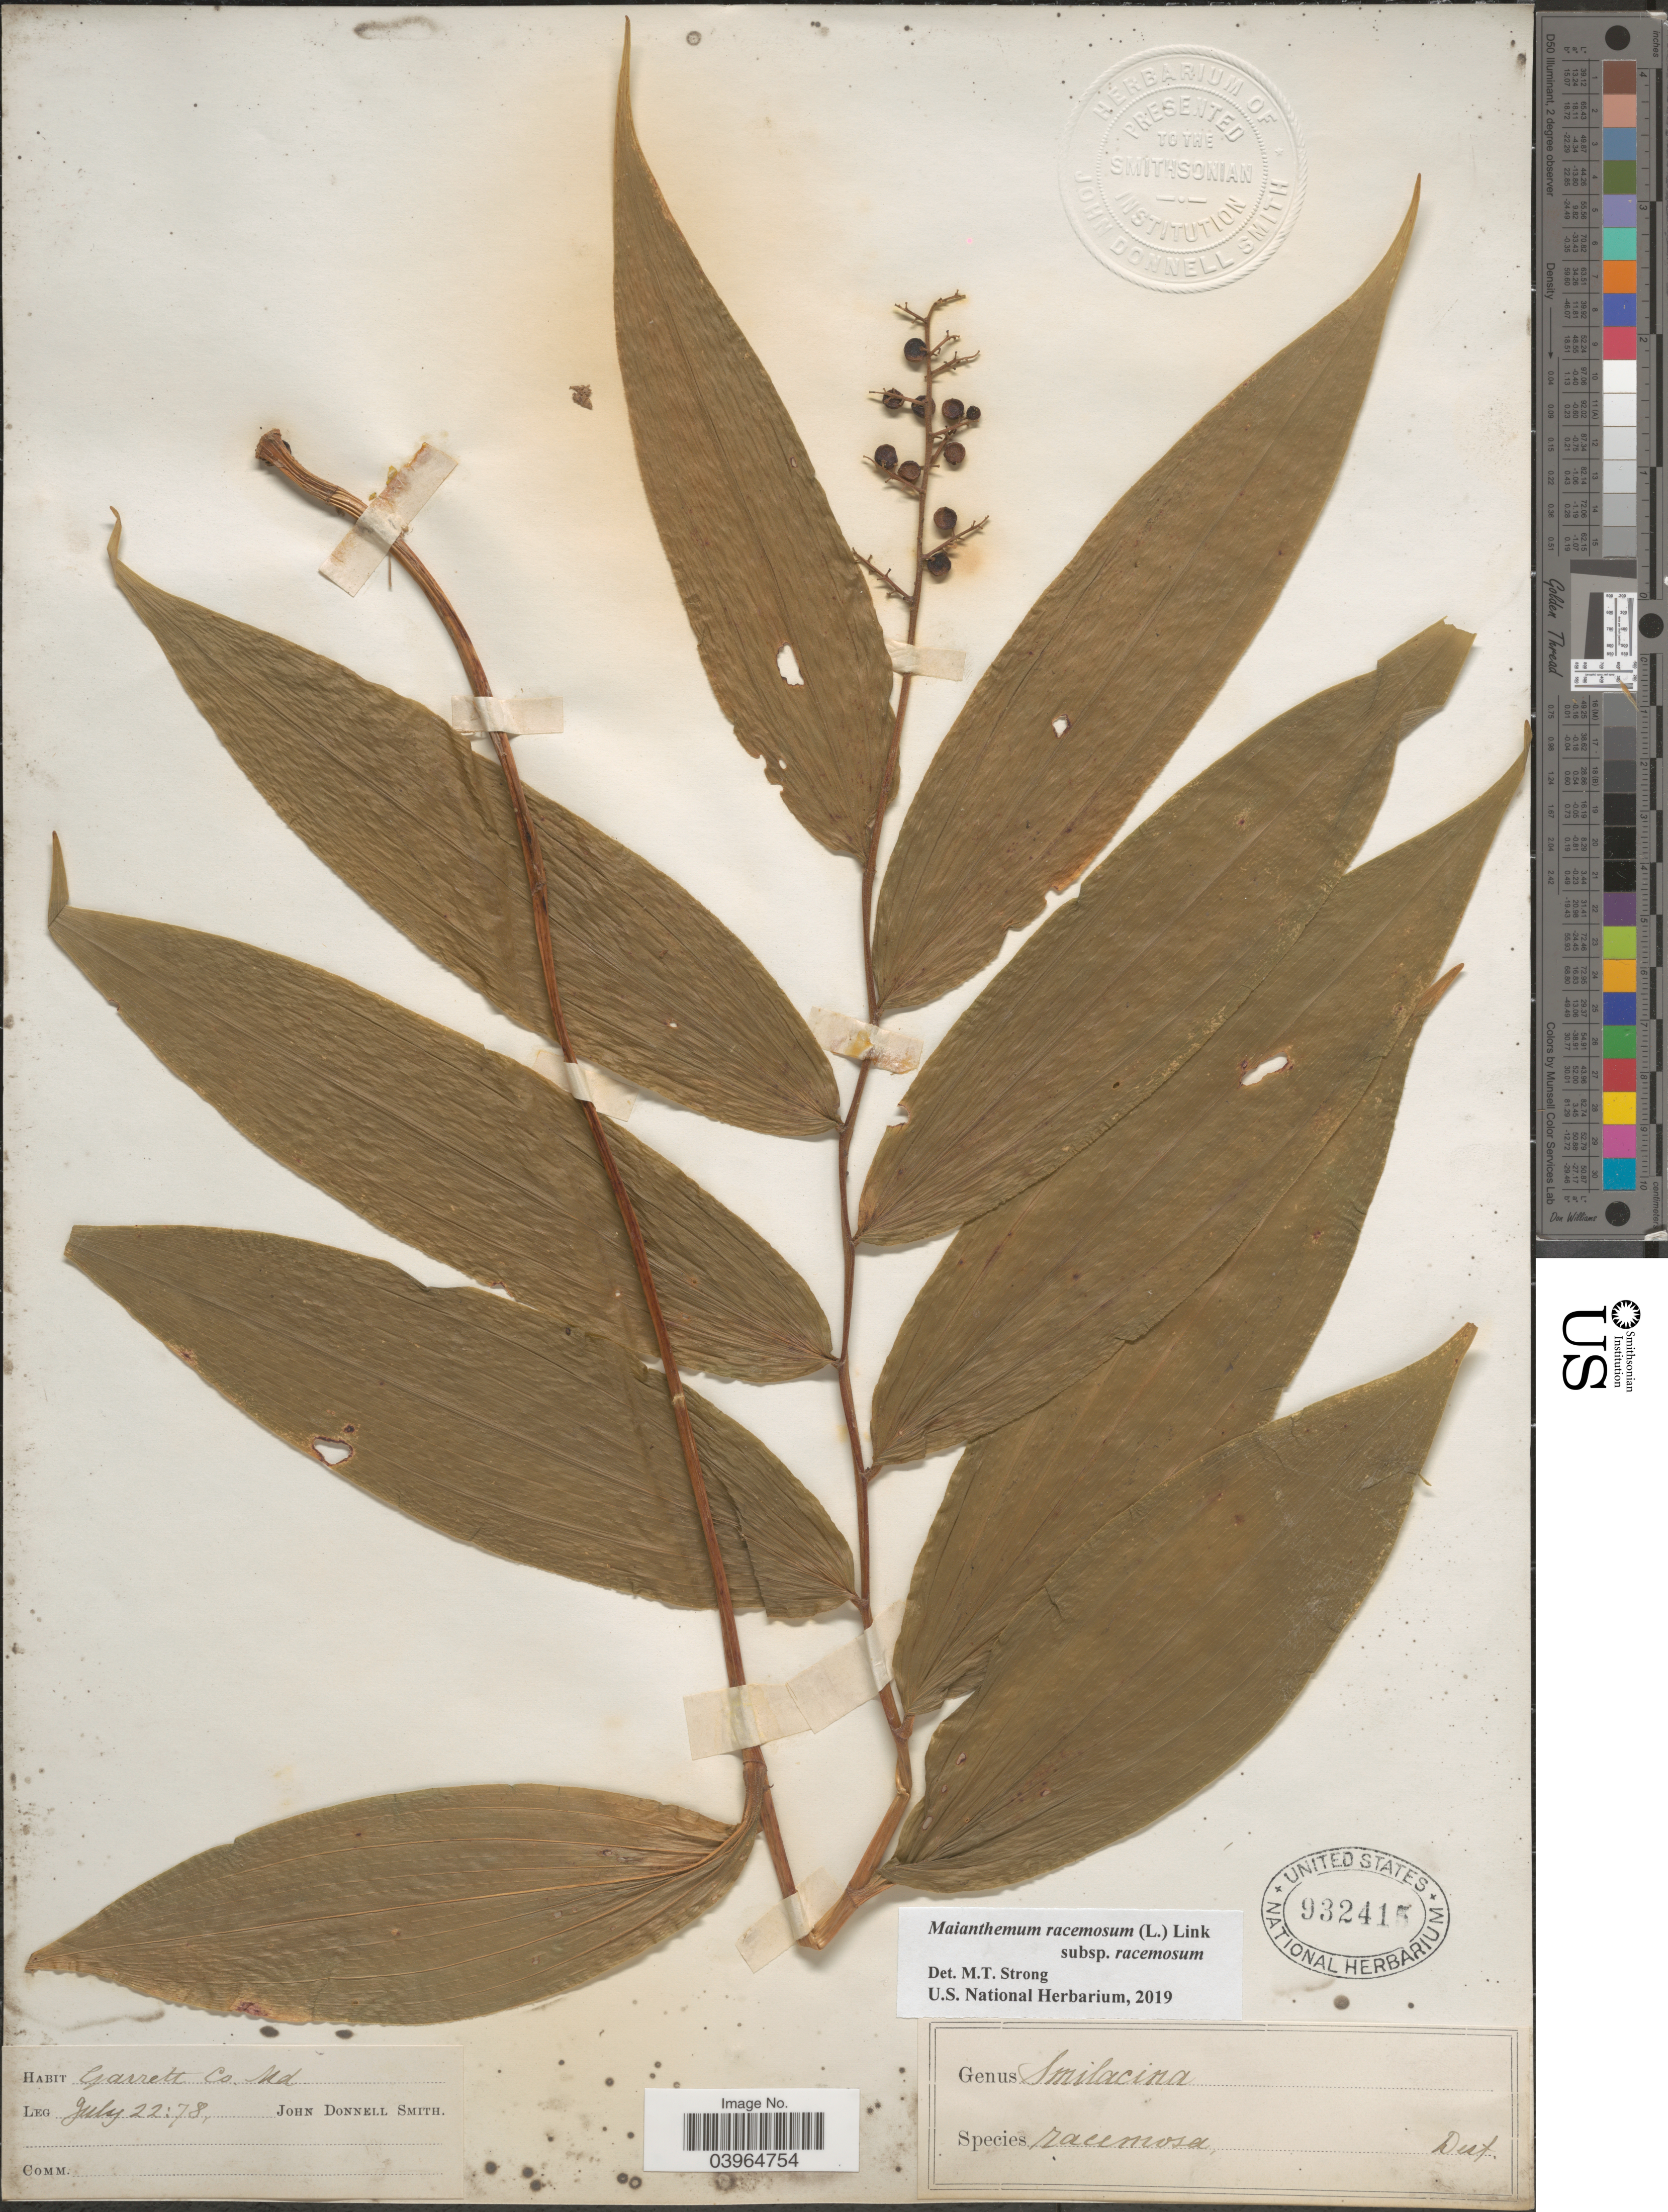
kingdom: Plantae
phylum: Tracheophyta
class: Liliopsida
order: Asparagales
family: Asparagaceae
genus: Maianthemum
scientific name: Maianthemum racemosum subsp. racemosum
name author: (L.) Link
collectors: J. Donnell Smith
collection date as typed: Transcribed d/m/y: 22/7/78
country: United States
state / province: Maryland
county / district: Garrett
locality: Garrett Co.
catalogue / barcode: US 932415